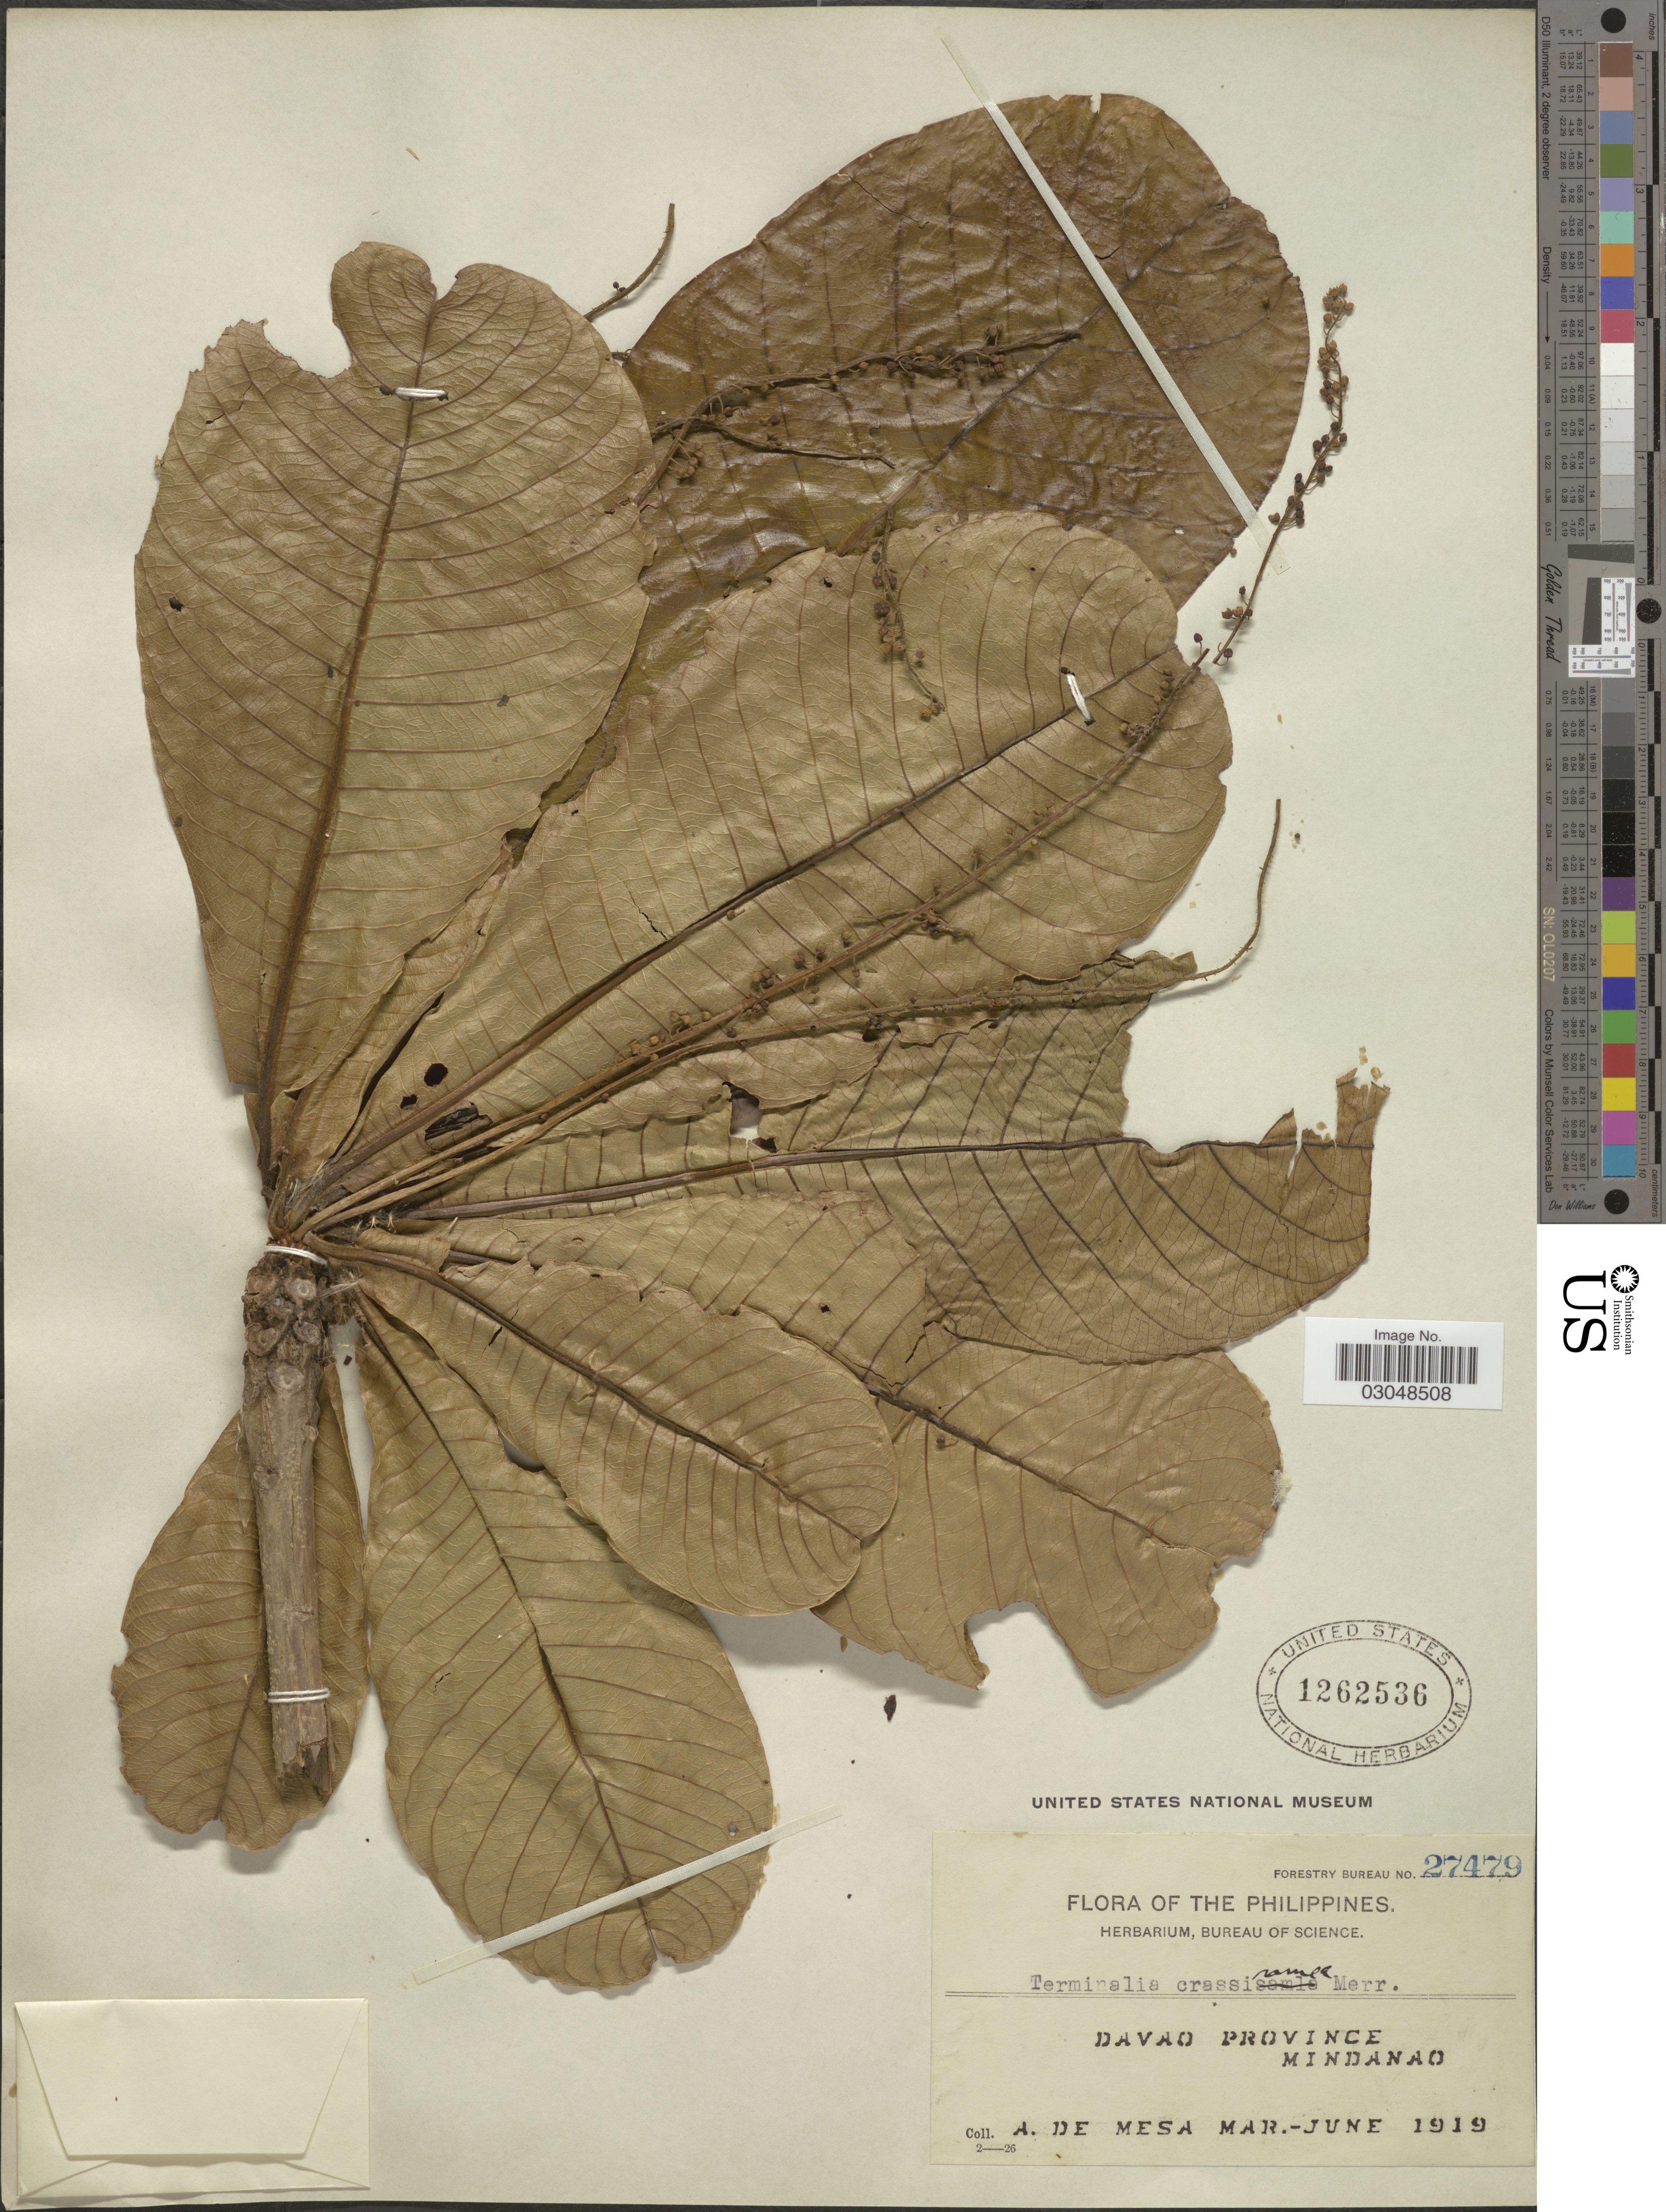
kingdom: Plantae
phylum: Tracheophyta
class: Magnoliopsida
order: Myrtales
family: Combretaceae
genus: Terminalia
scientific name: Terminalia procera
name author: Roxb.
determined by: (US) Smithsonian Institution - National Museum of Natural History - Department of Botany (UNITED STATES)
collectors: A. De Mesa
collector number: Forestry Bureau 27479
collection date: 1919-03/1919-06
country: Philippines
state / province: Davao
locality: Davao Province, Mindanao.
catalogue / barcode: US 1262536